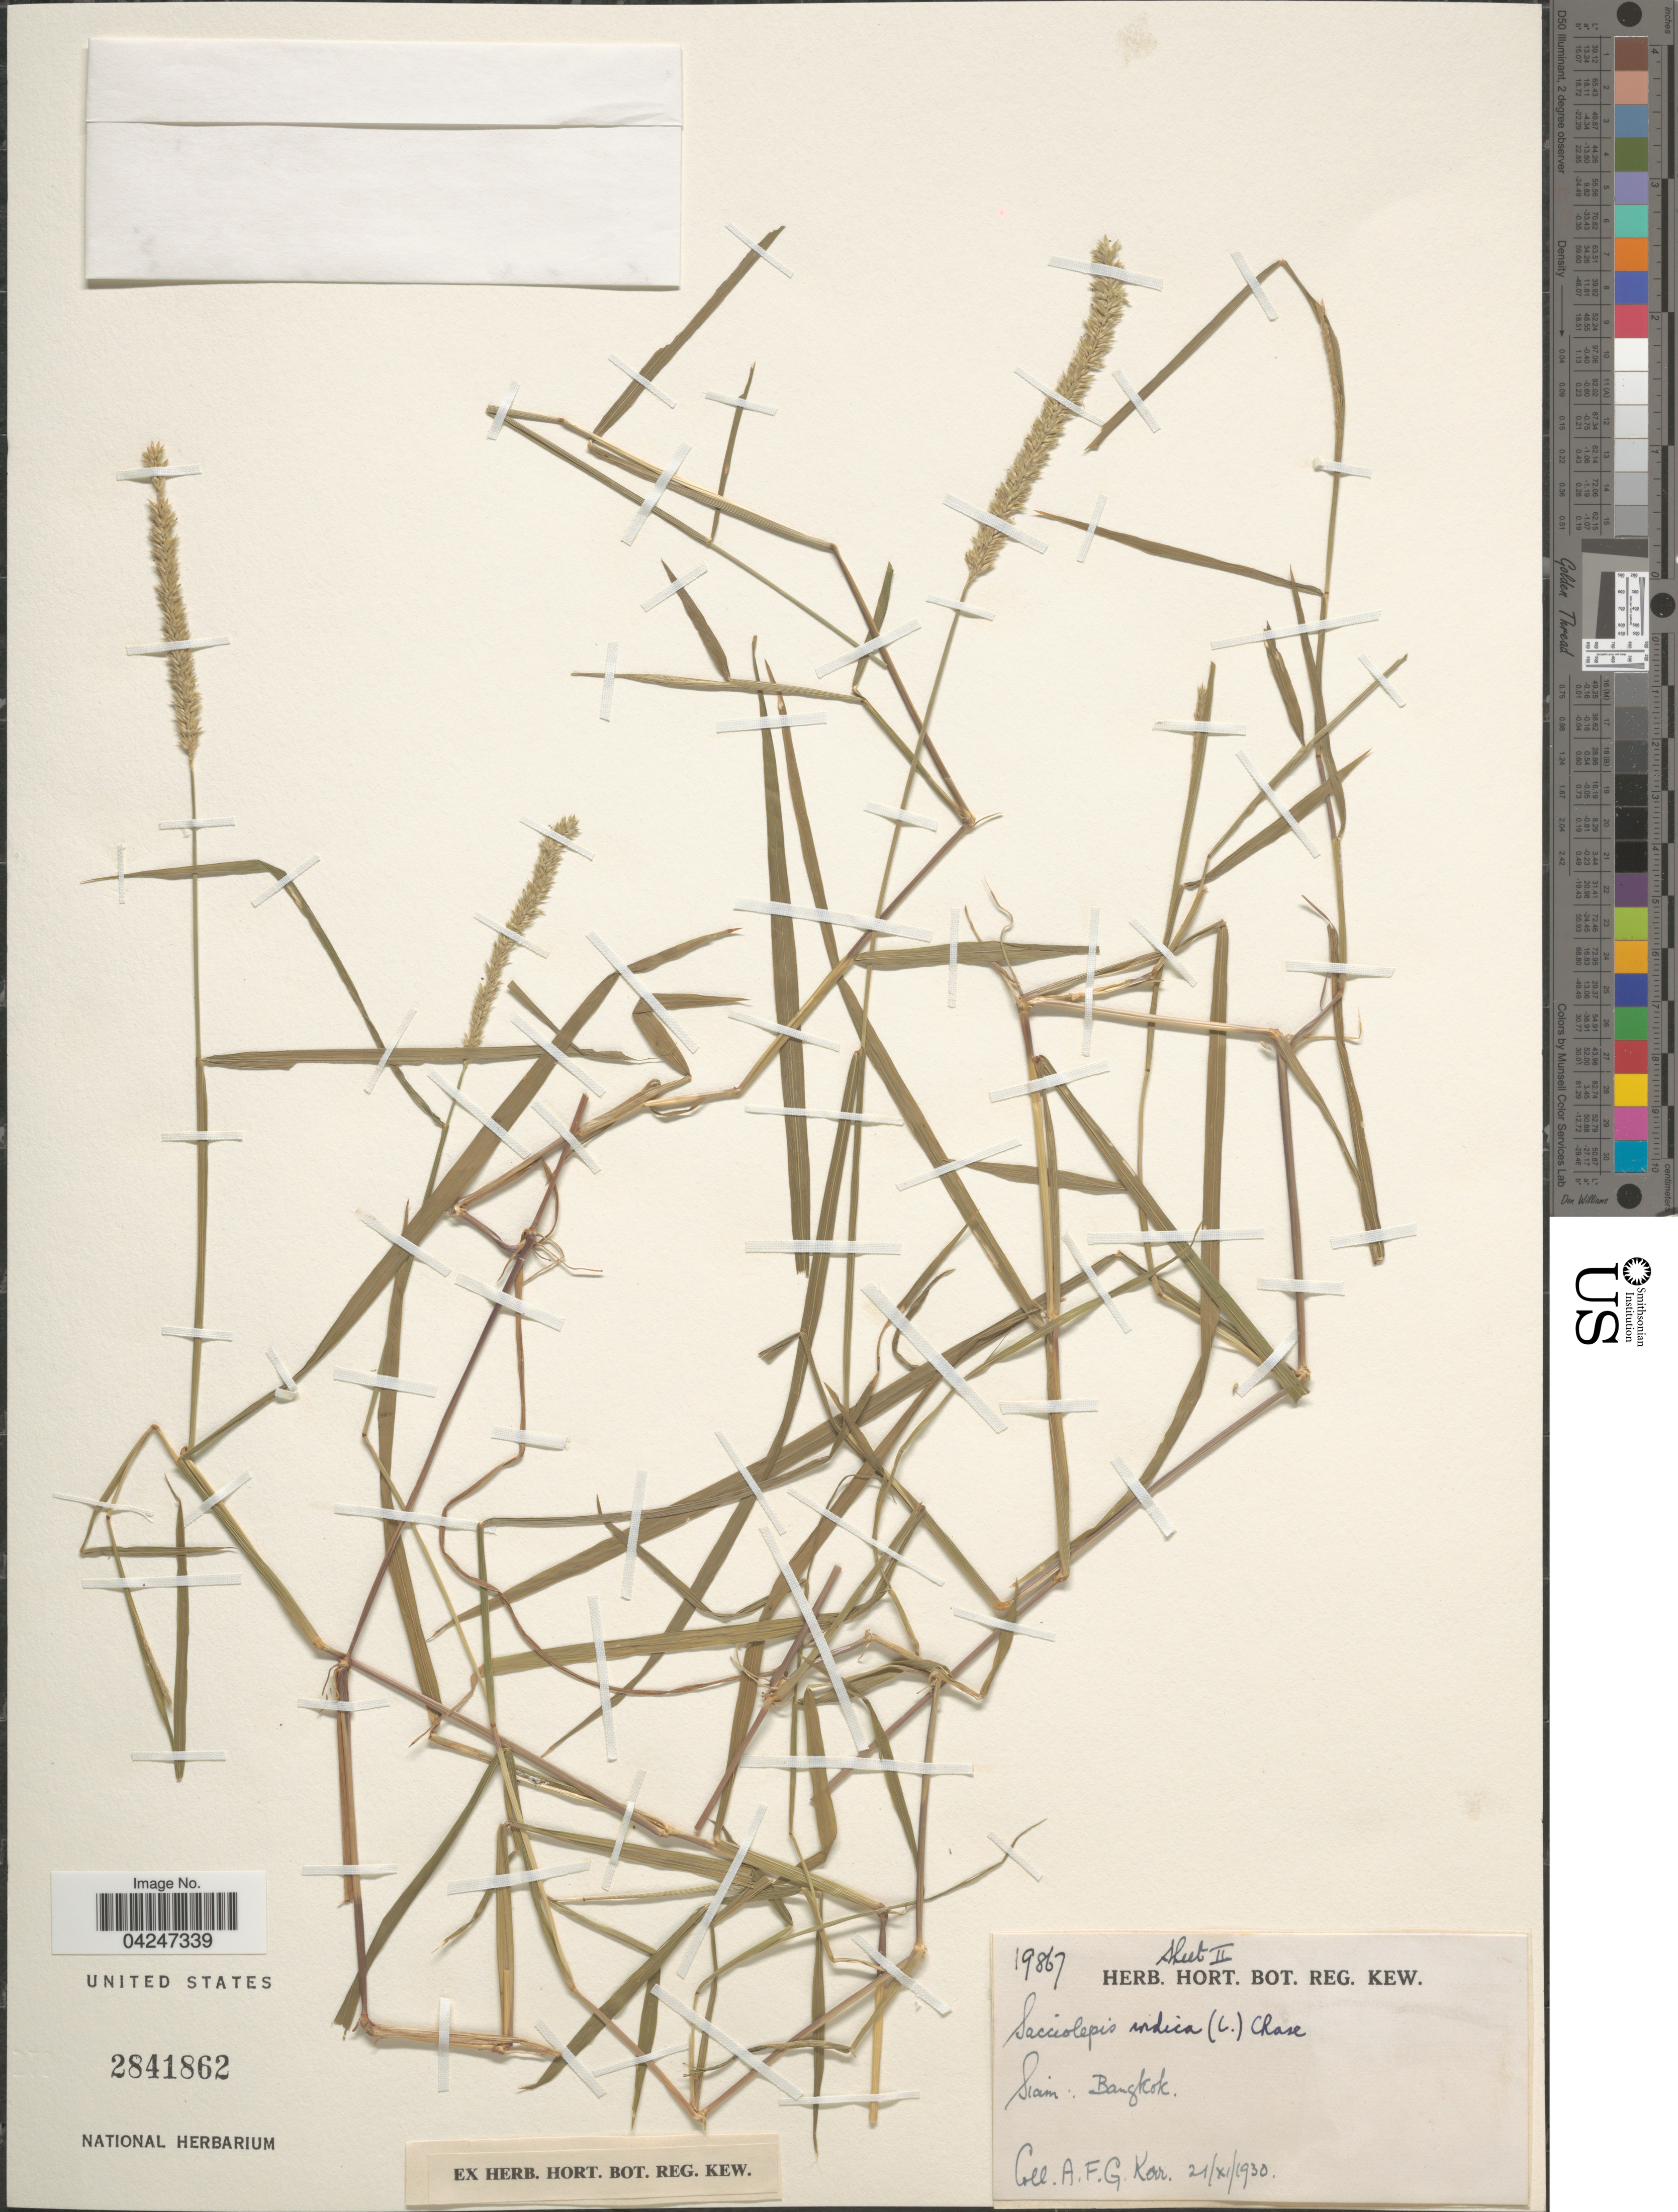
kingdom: Plantae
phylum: Tracheophyta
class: Liliopsida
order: Poales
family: Poaceae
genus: Sacciolepis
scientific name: Sacciolepis indica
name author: (L.) Chase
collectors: A. Kar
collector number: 19867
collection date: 1930-11-21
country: Thailand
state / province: Bangkok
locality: Siam.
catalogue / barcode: US 2841862